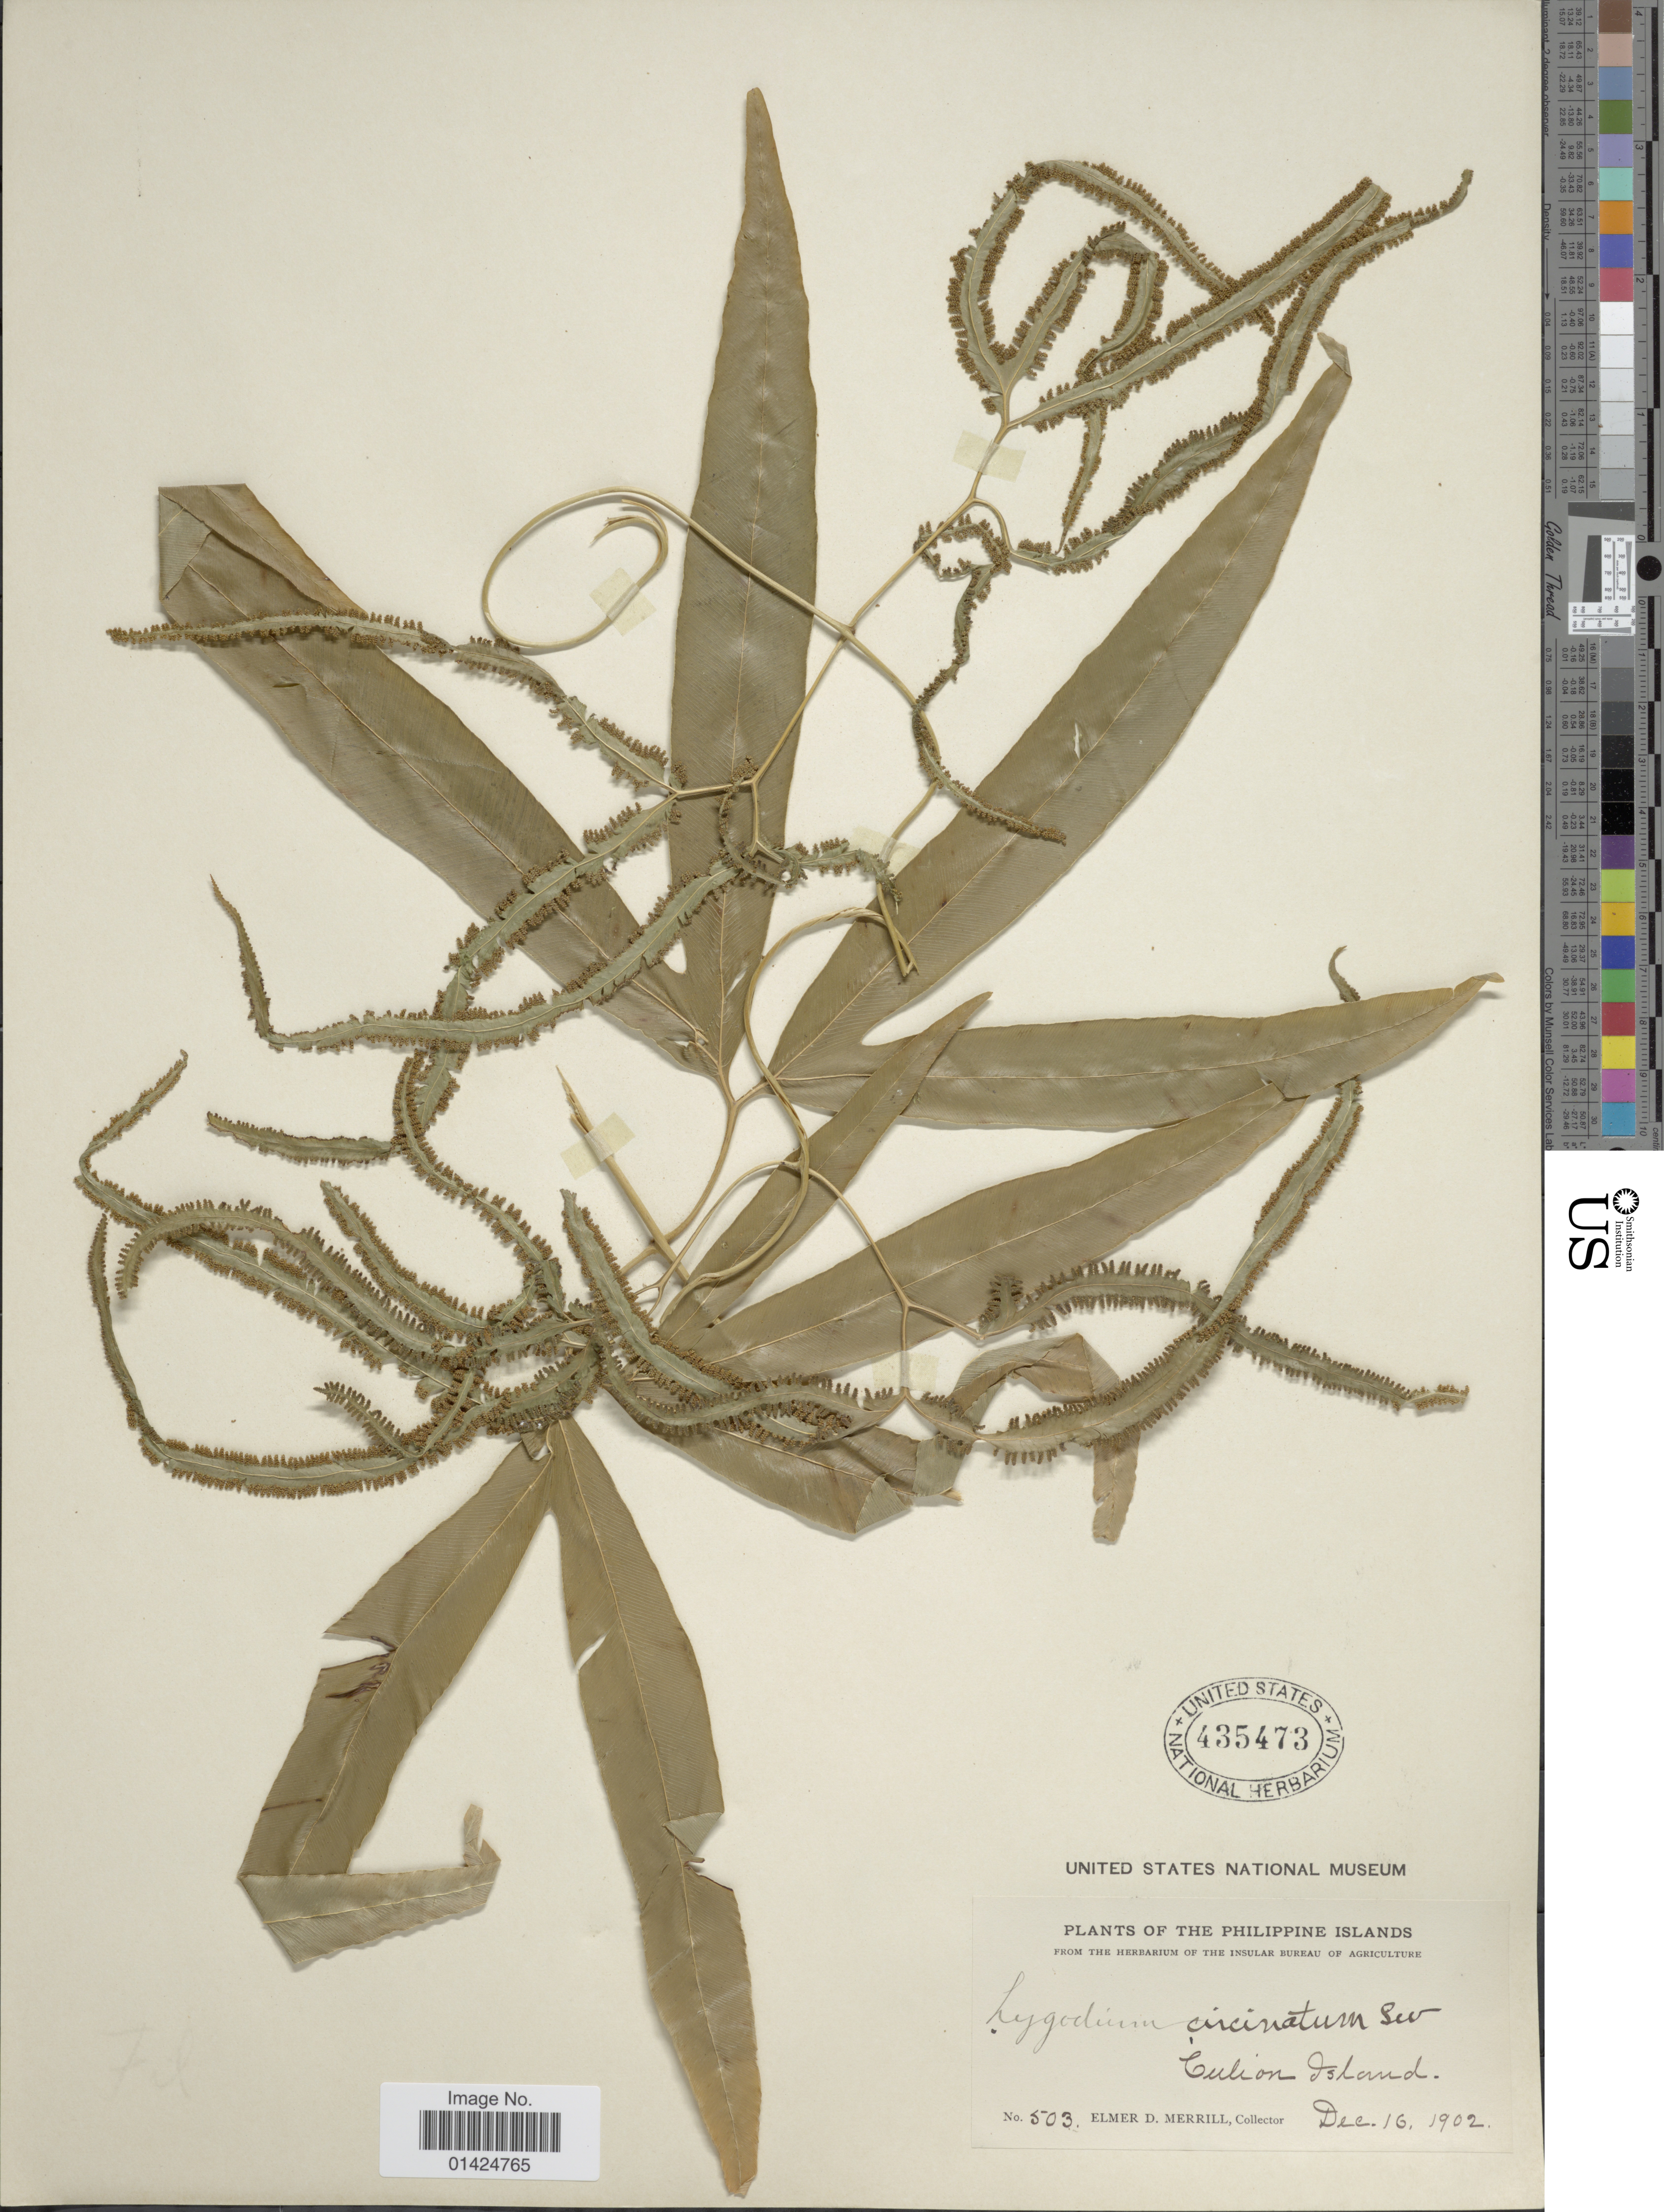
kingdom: Plantae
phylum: Tracheophyta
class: Polypodiopsida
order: Schizaeales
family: Lygodiaceae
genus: Lygodium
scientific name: Lygodium circinnatum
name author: (Burm. f.) Sw.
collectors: E. D. Merrill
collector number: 503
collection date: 1902-12-16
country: Philippines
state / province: Mimaropa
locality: Culion Island.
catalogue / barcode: US 435473